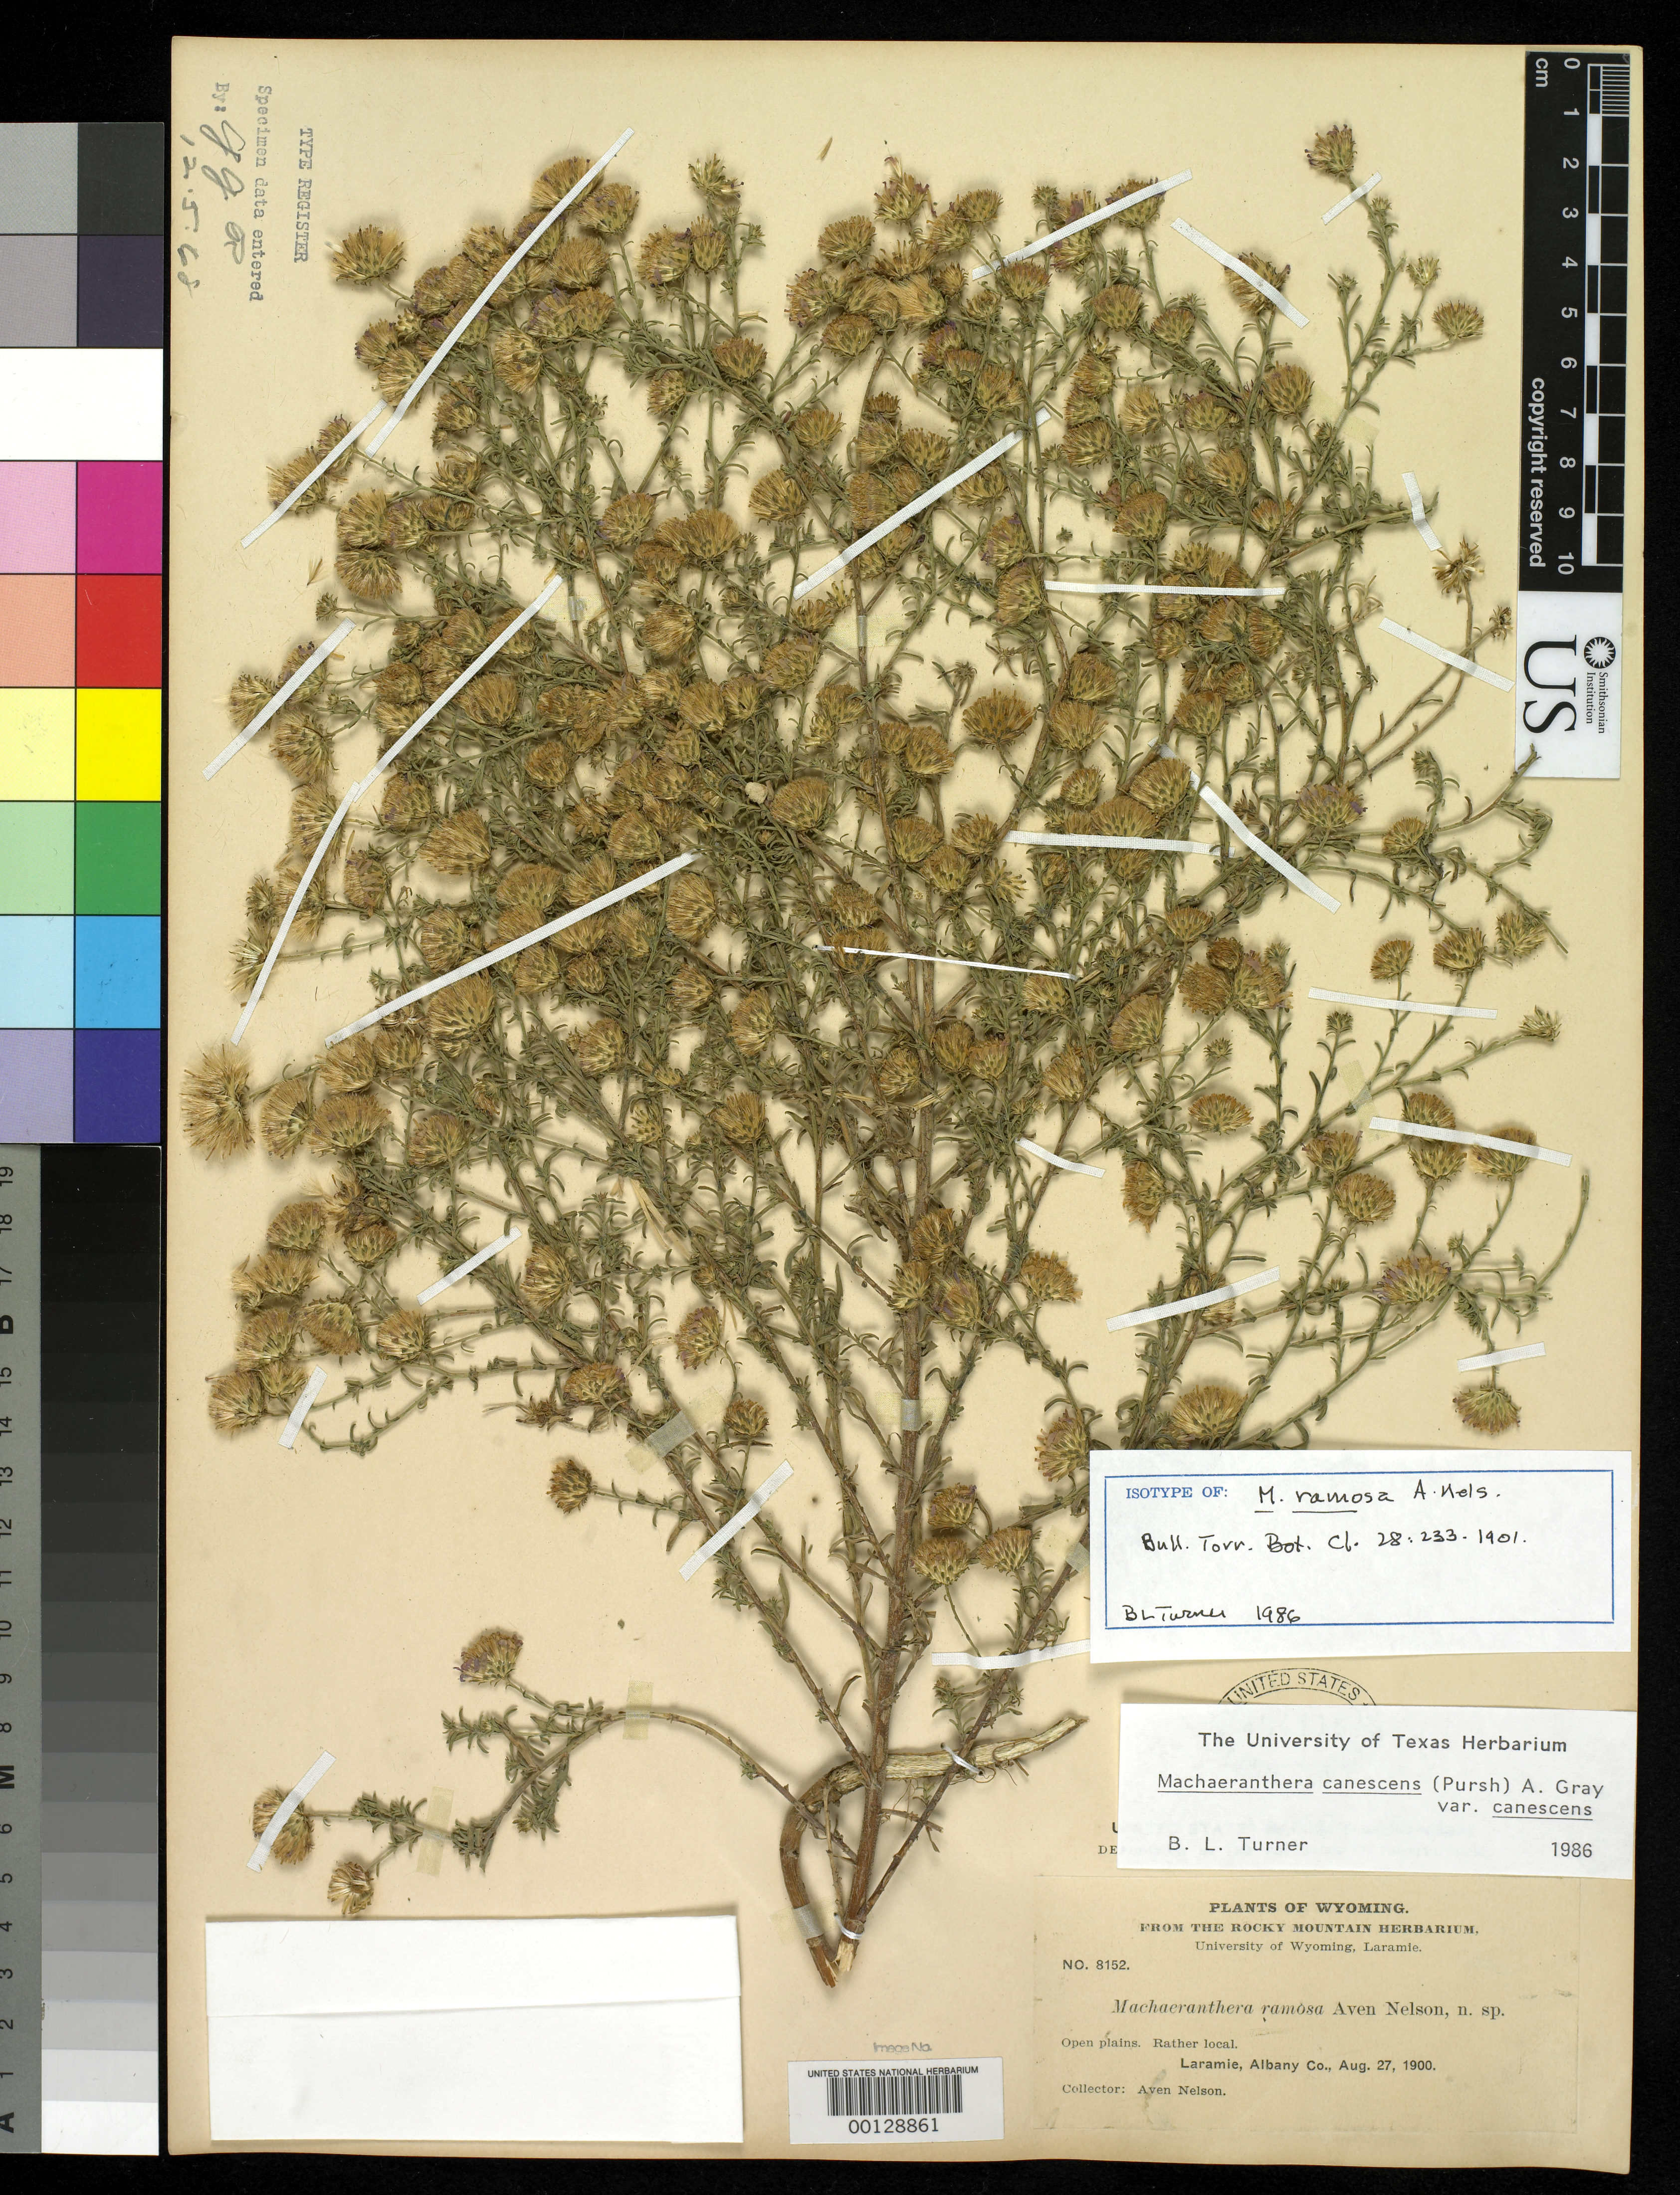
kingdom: Plantae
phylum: Tracheophyta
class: Magnoliopsida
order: Asterales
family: Asteraceae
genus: Machaeranthera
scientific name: Machaeranthera ramosa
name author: A. Nelson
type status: Isotype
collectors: A. Nelson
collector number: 8152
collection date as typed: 27 Aug 1900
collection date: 1900-08-27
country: United States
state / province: Wyoming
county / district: Albany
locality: Laramie.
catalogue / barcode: US 434116